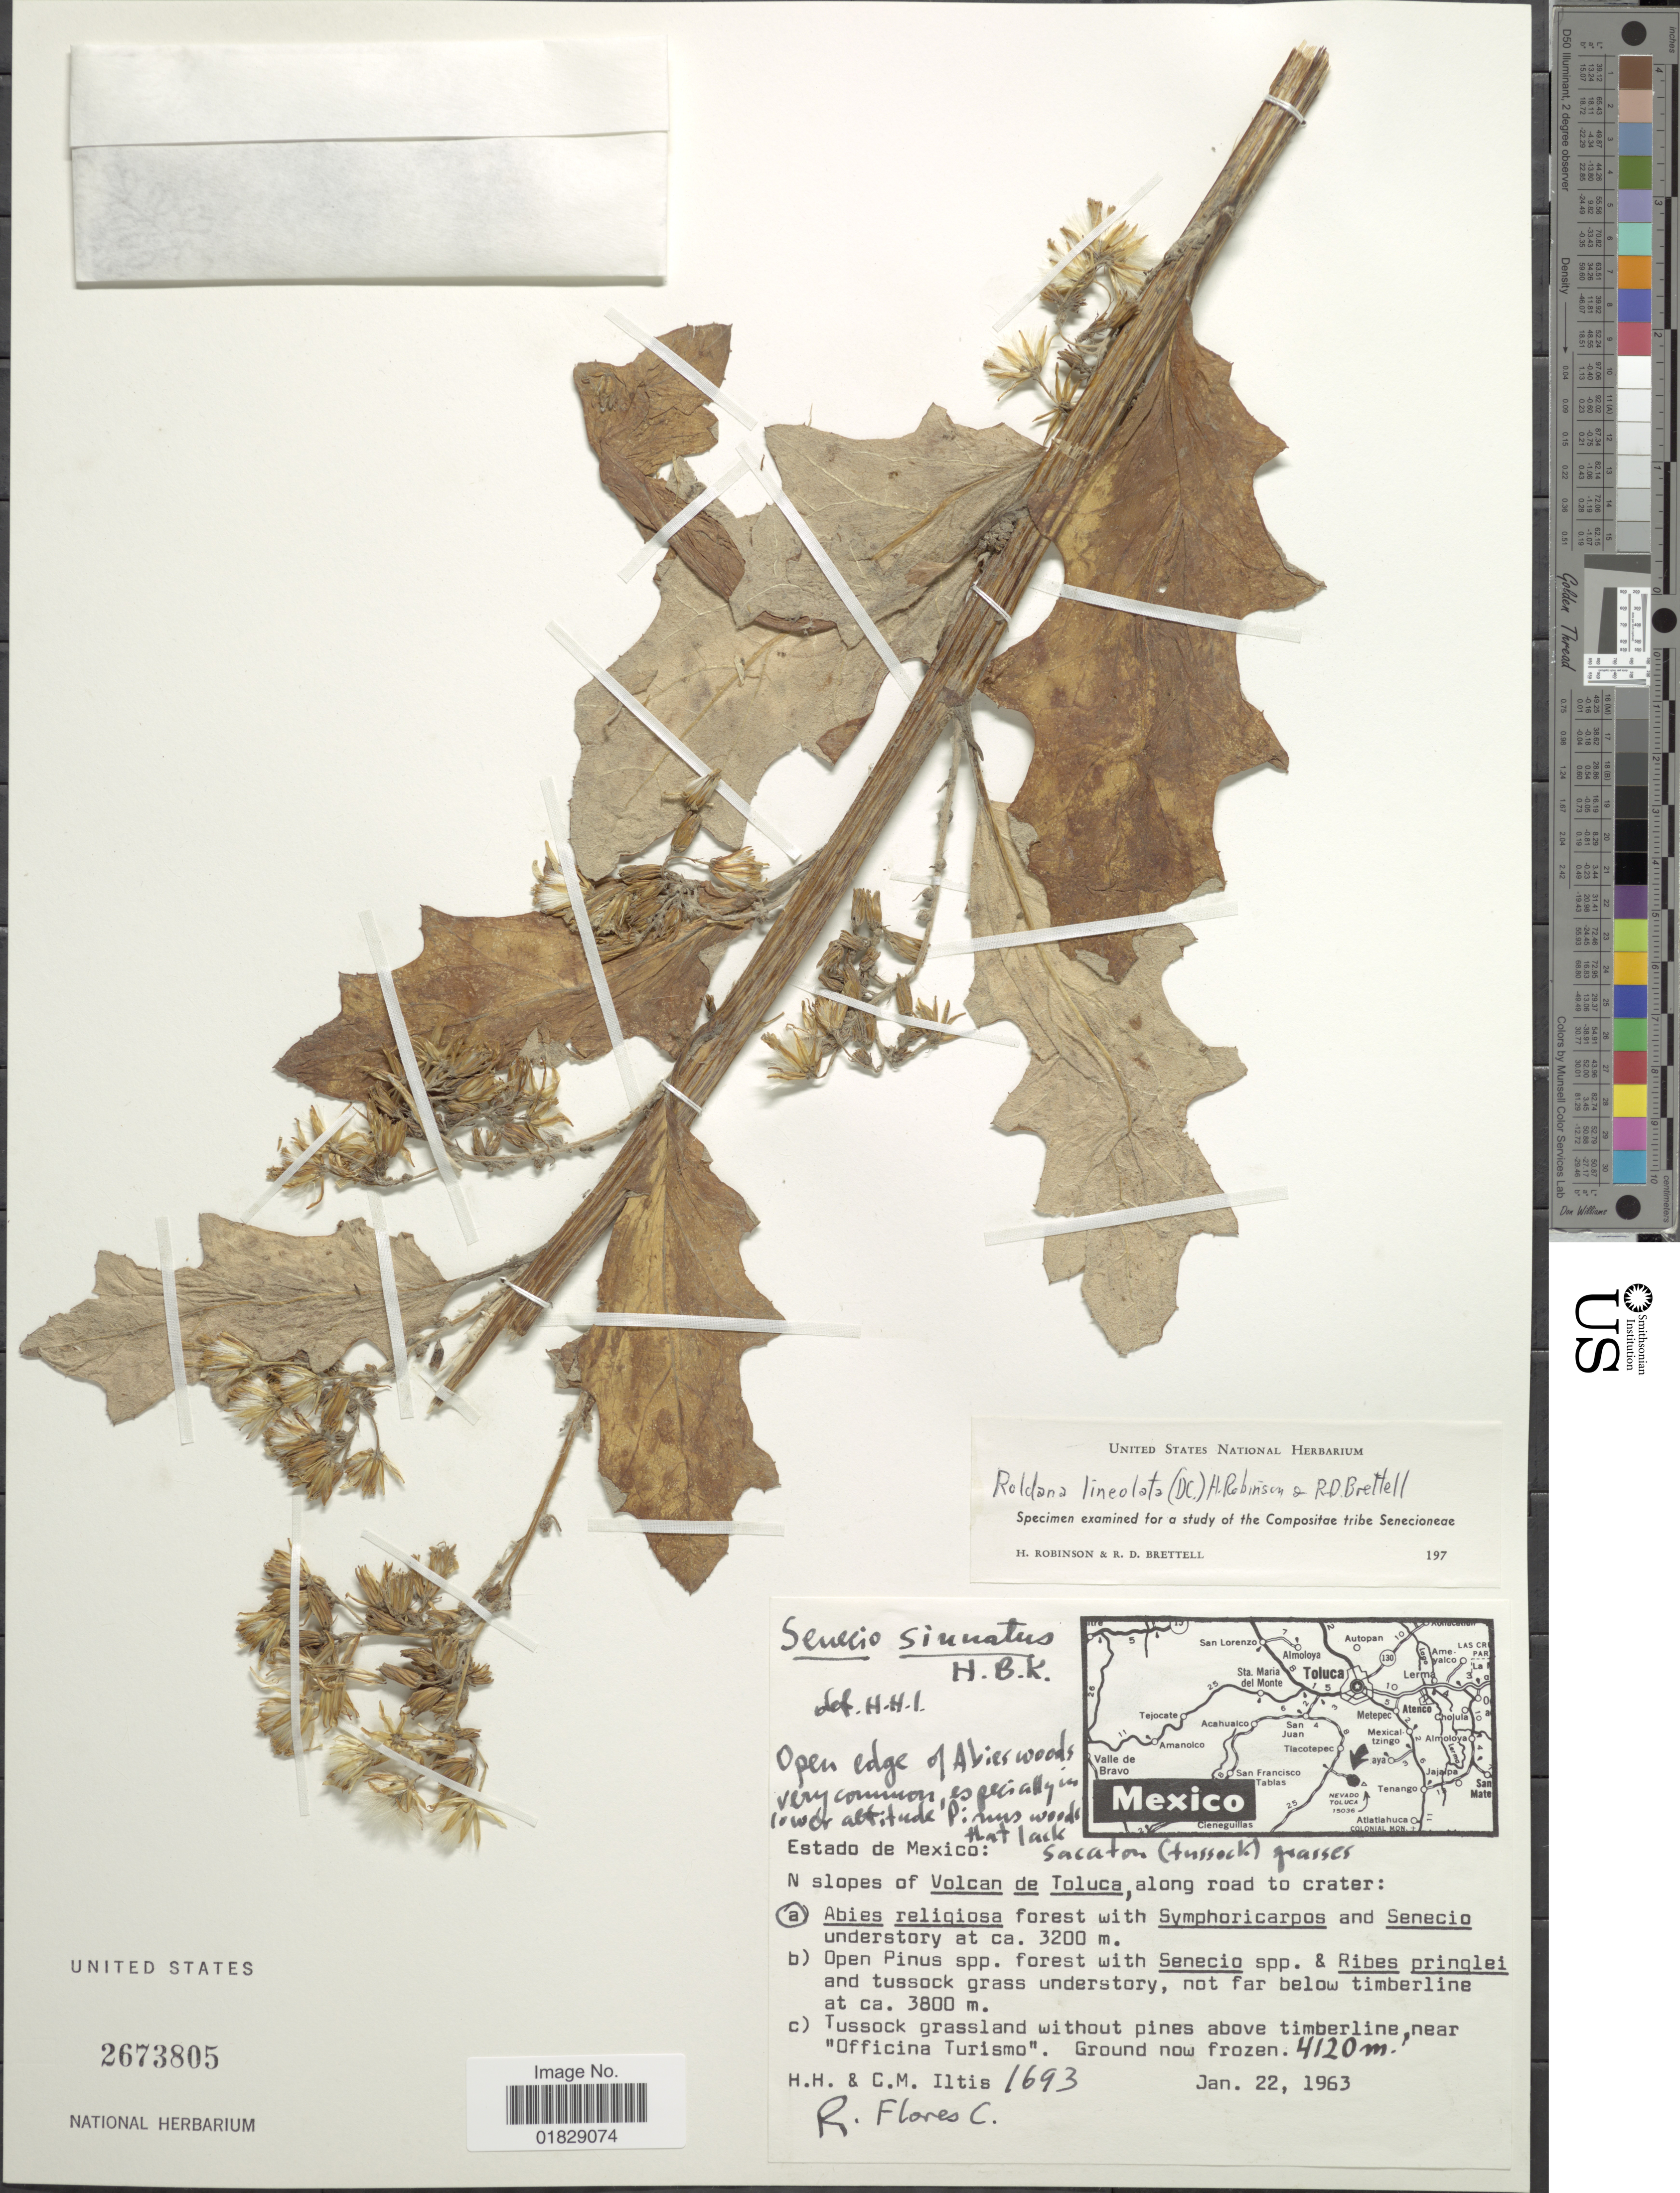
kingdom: Plantae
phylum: Tracheophyta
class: Magnoliopsida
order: Asterales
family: Asteraceae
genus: Roldana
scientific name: Roldana sinuata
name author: B.L. Turner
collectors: H. H. Iltis, C. M Iltis & R. Flores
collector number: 1693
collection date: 1963-01-22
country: Mexico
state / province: México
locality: Estado de Mexico: Sacaton (tusseck) grasses. N. slopes of Volcan de Toluca, along road to crater.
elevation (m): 3200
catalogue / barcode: US 2673805